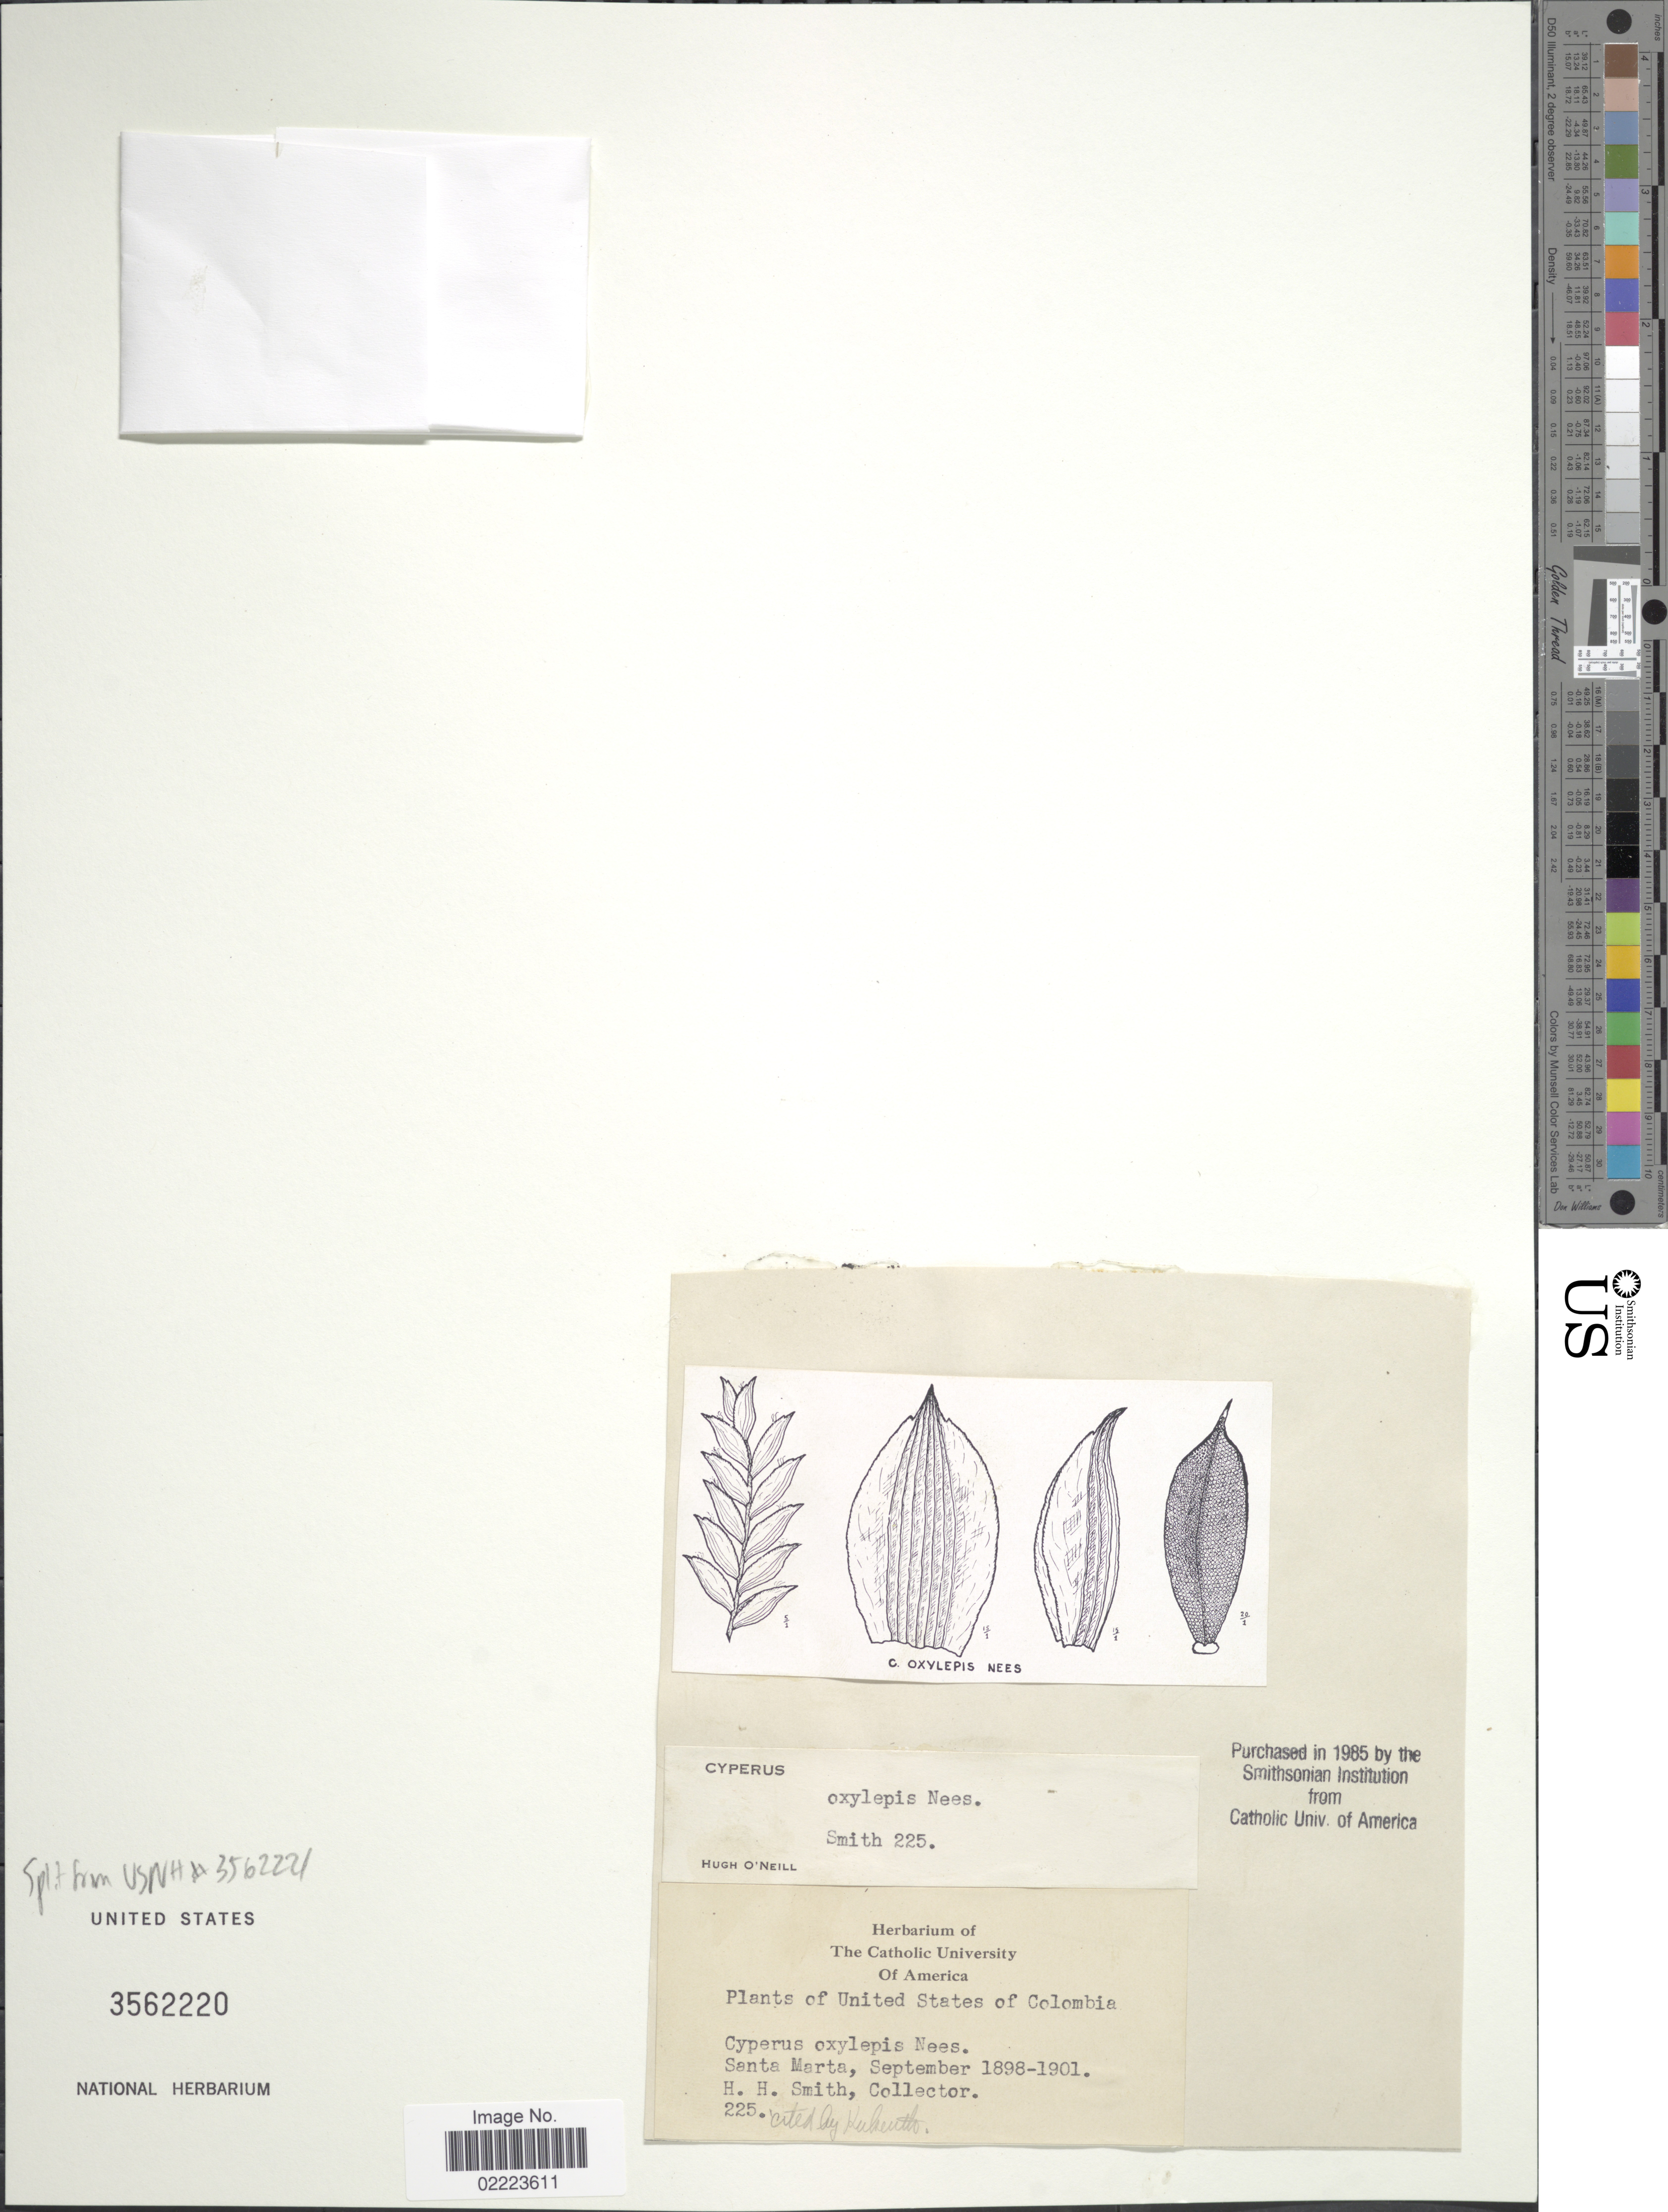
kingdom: Plantae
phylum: Tracheophyta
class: Liliopsida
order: Poales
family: Cyperaceae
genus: Cyperus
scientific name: Cyperus oxylepis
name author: Nees ex Steud.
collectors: H. H. Smith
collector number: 225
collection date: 1898-09/1901-09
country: Colombia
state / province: Magdalena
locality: Santa Marta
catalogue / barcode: US 3562220